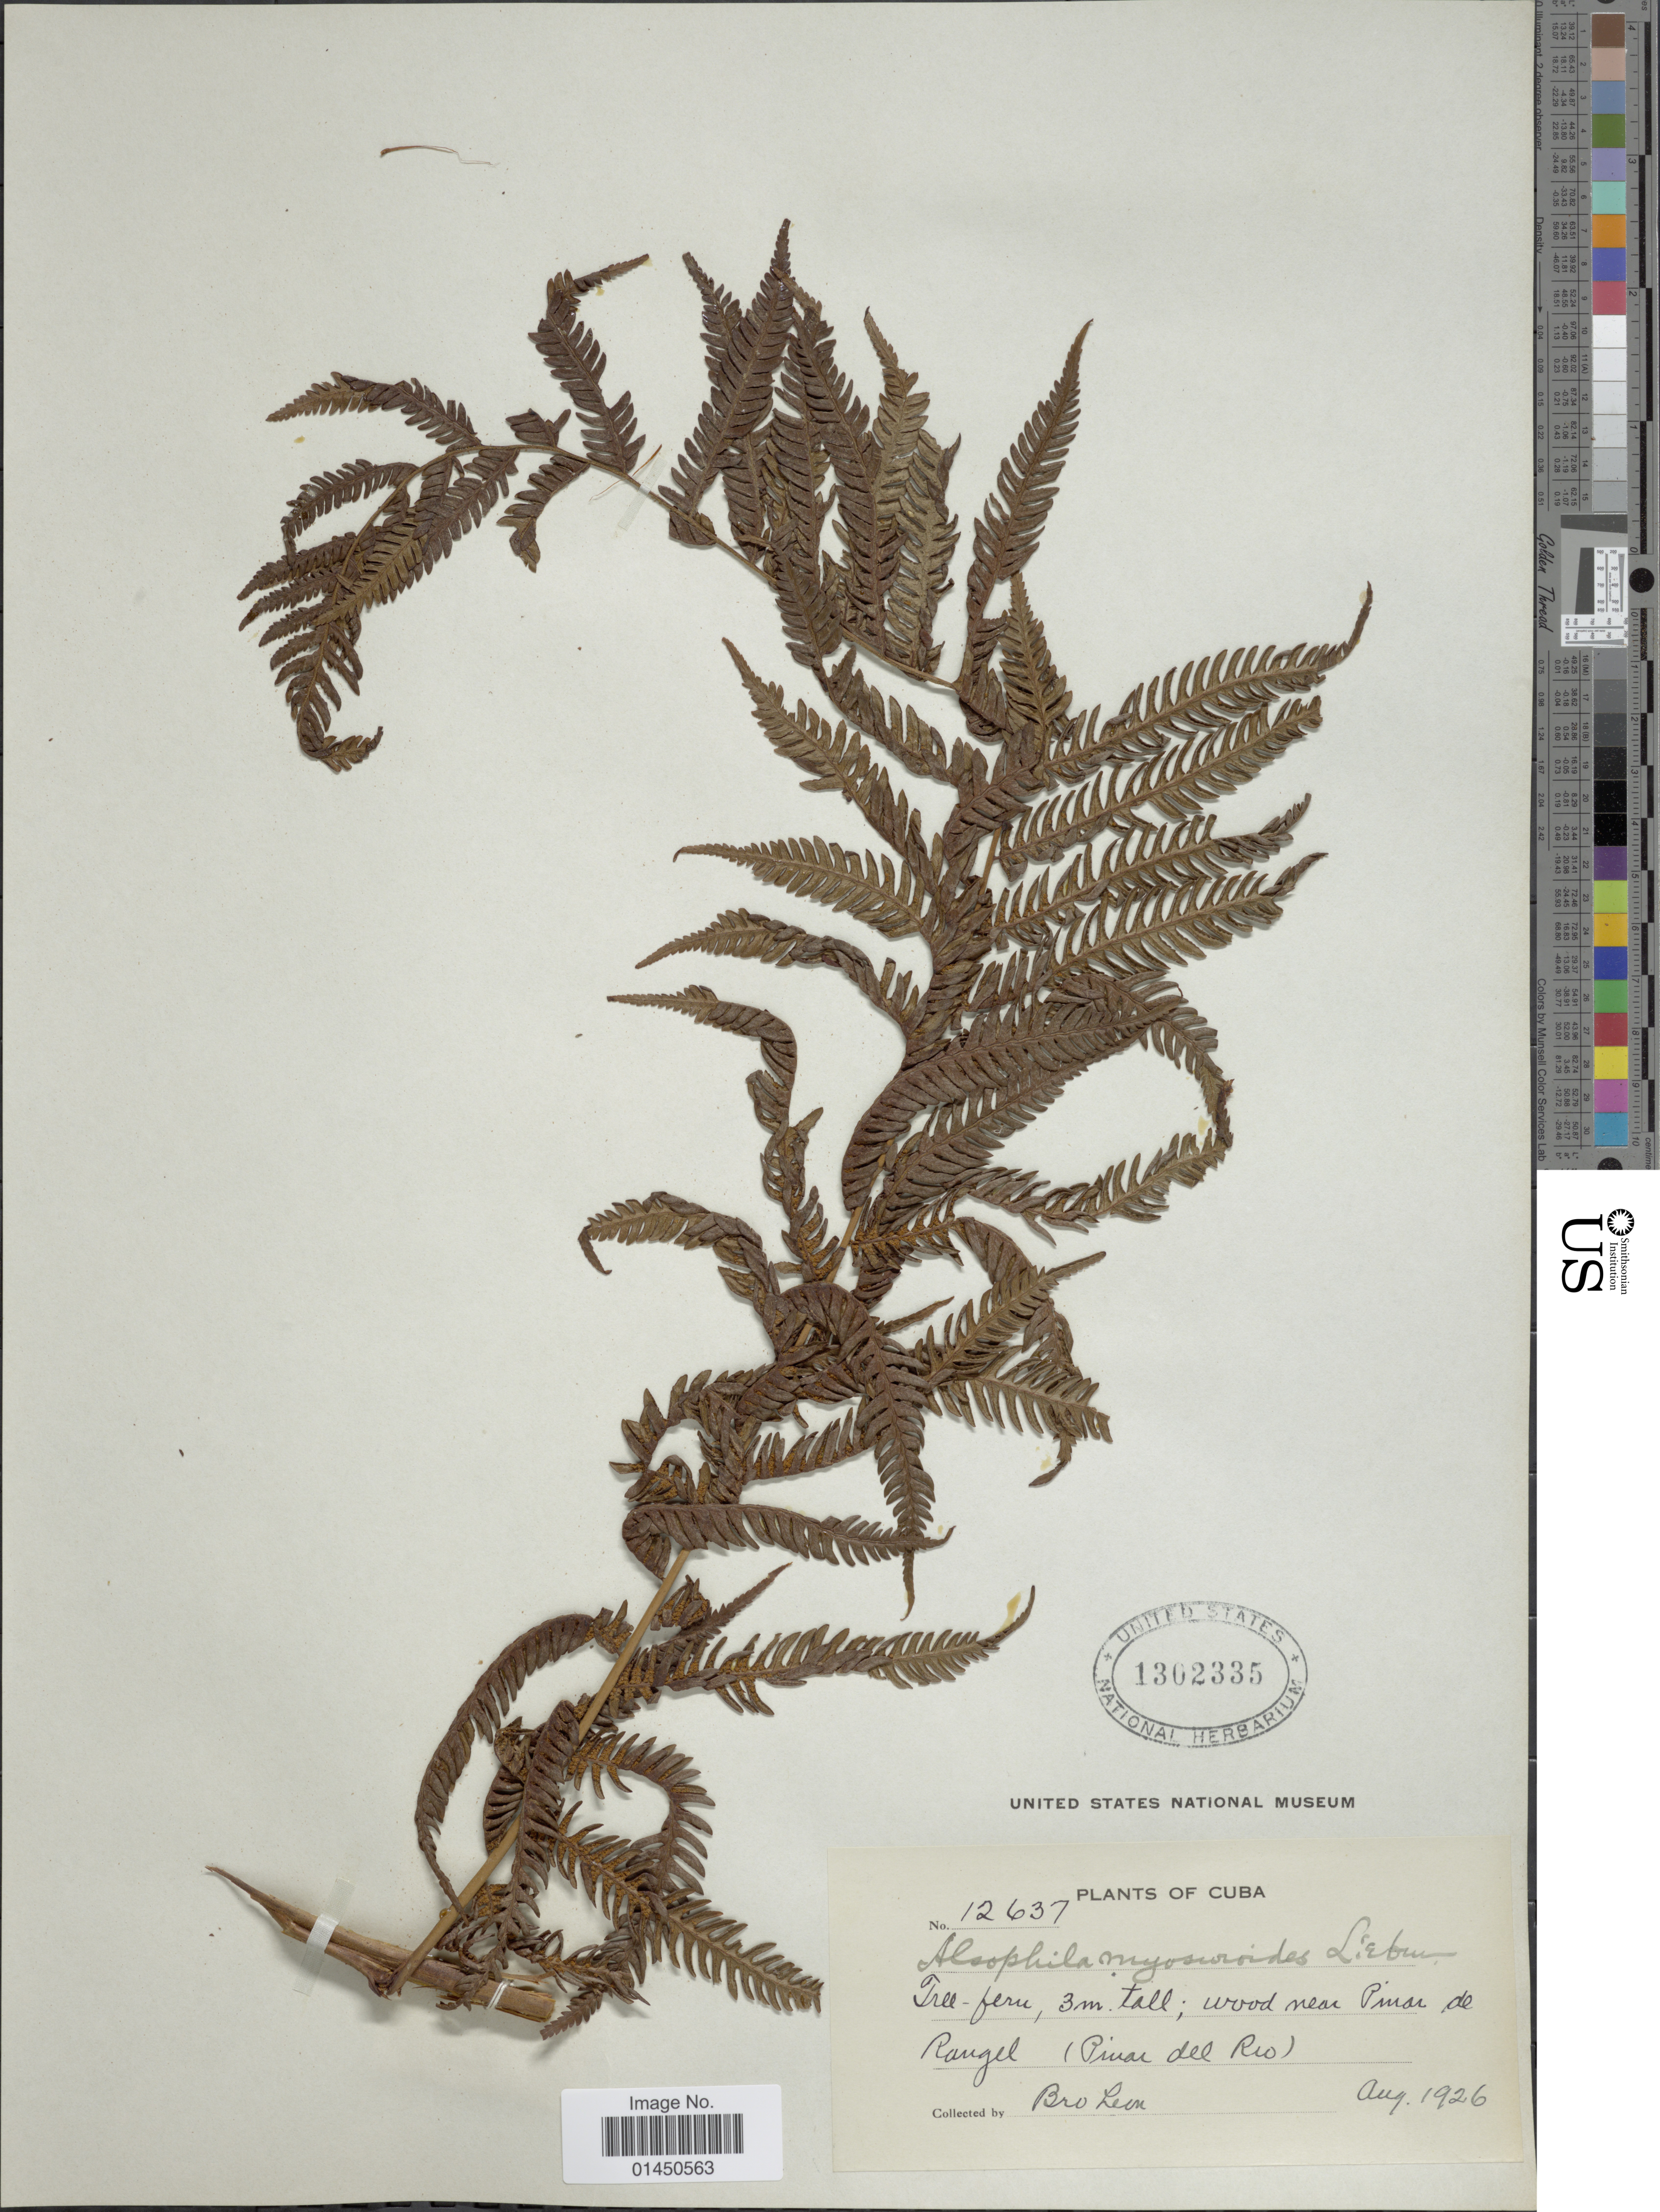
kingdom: Plantae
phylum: Tracheophyta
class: Polypodiopsida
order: Cyatheales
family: Cyatheaceae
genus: Cyathea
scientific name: Cyathea myosuriodes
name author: (Liebm.) Domin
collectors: Bro. León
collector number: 12637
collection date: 1926-08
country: Cuba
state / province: Pinar del Río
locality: Wood near Pinar de Rangel.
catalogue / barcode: US 1302335